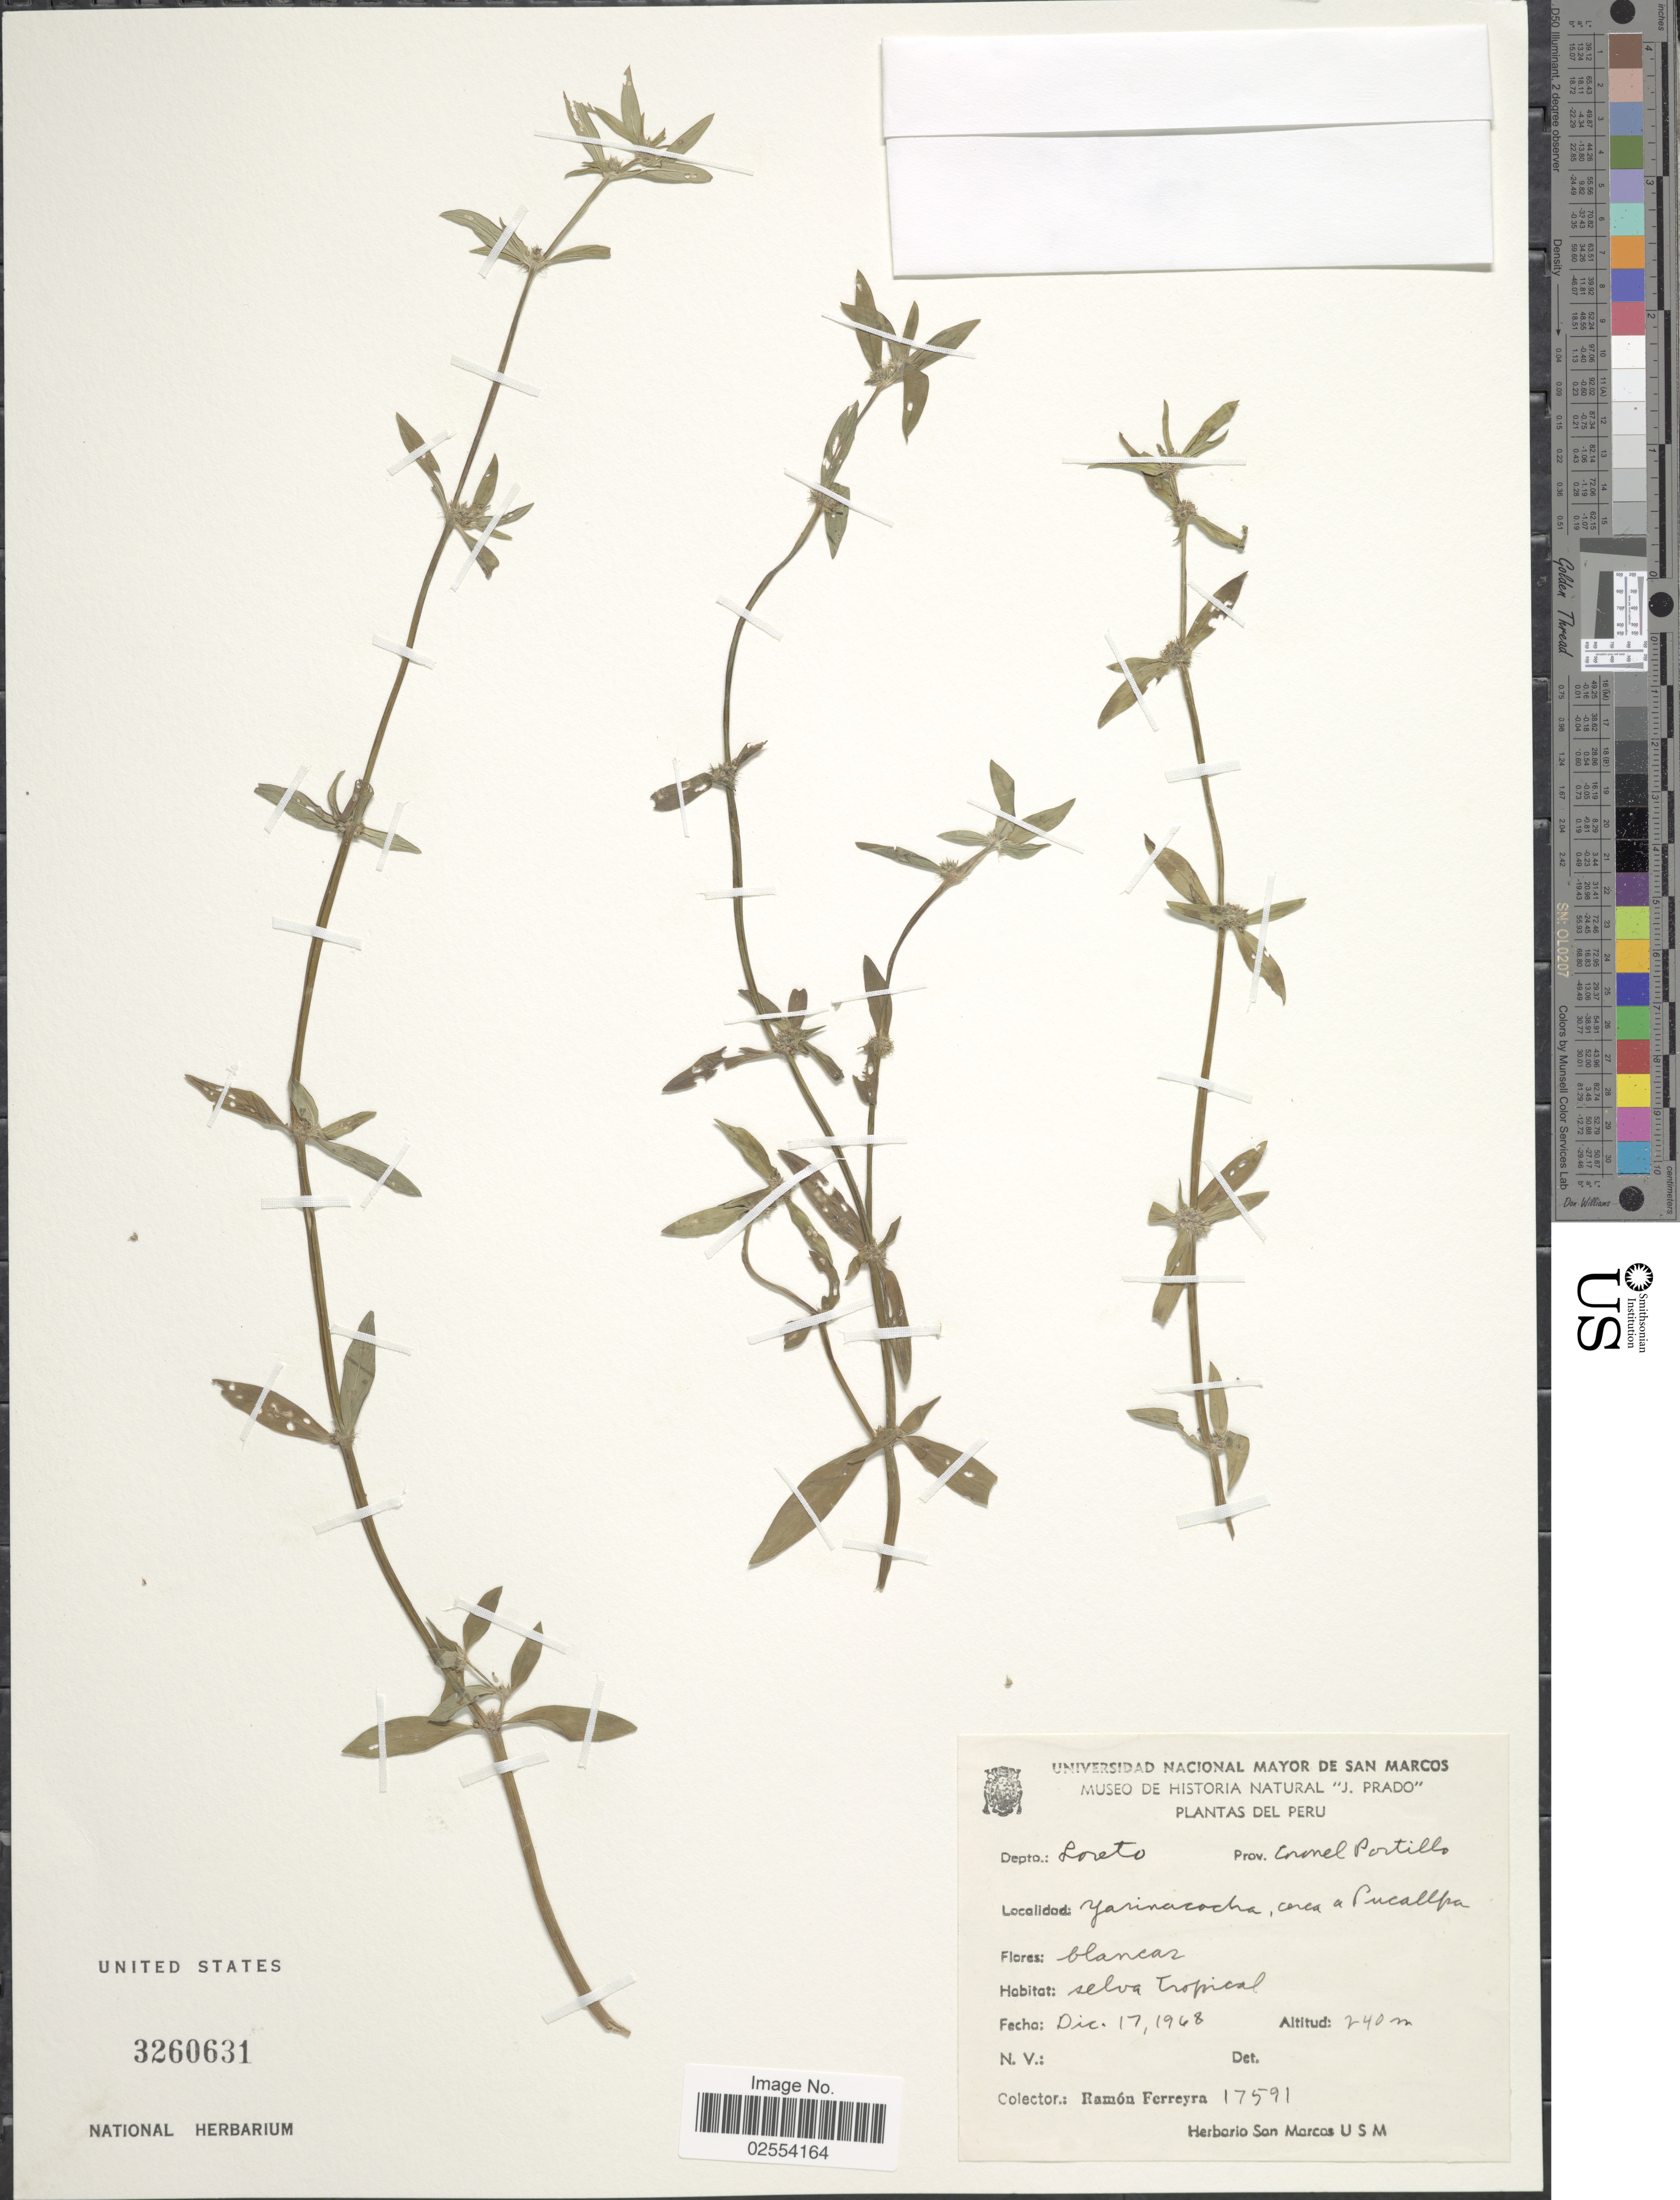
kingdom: Plantae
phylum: Tracheophyta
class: Magnoliopsida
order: Gentianales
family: Rubiaceae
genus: Spermacoce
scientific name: Spermacoce sp.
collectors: R. A. Ferreyra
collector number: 17591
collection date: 1968-12-17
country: Peru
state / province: Loreto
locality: Depto: Loreto, Coronel Portillo, Yarinacocha, cerca a Pucallpa, selva tropical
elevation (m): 240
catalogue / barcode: US 3260631